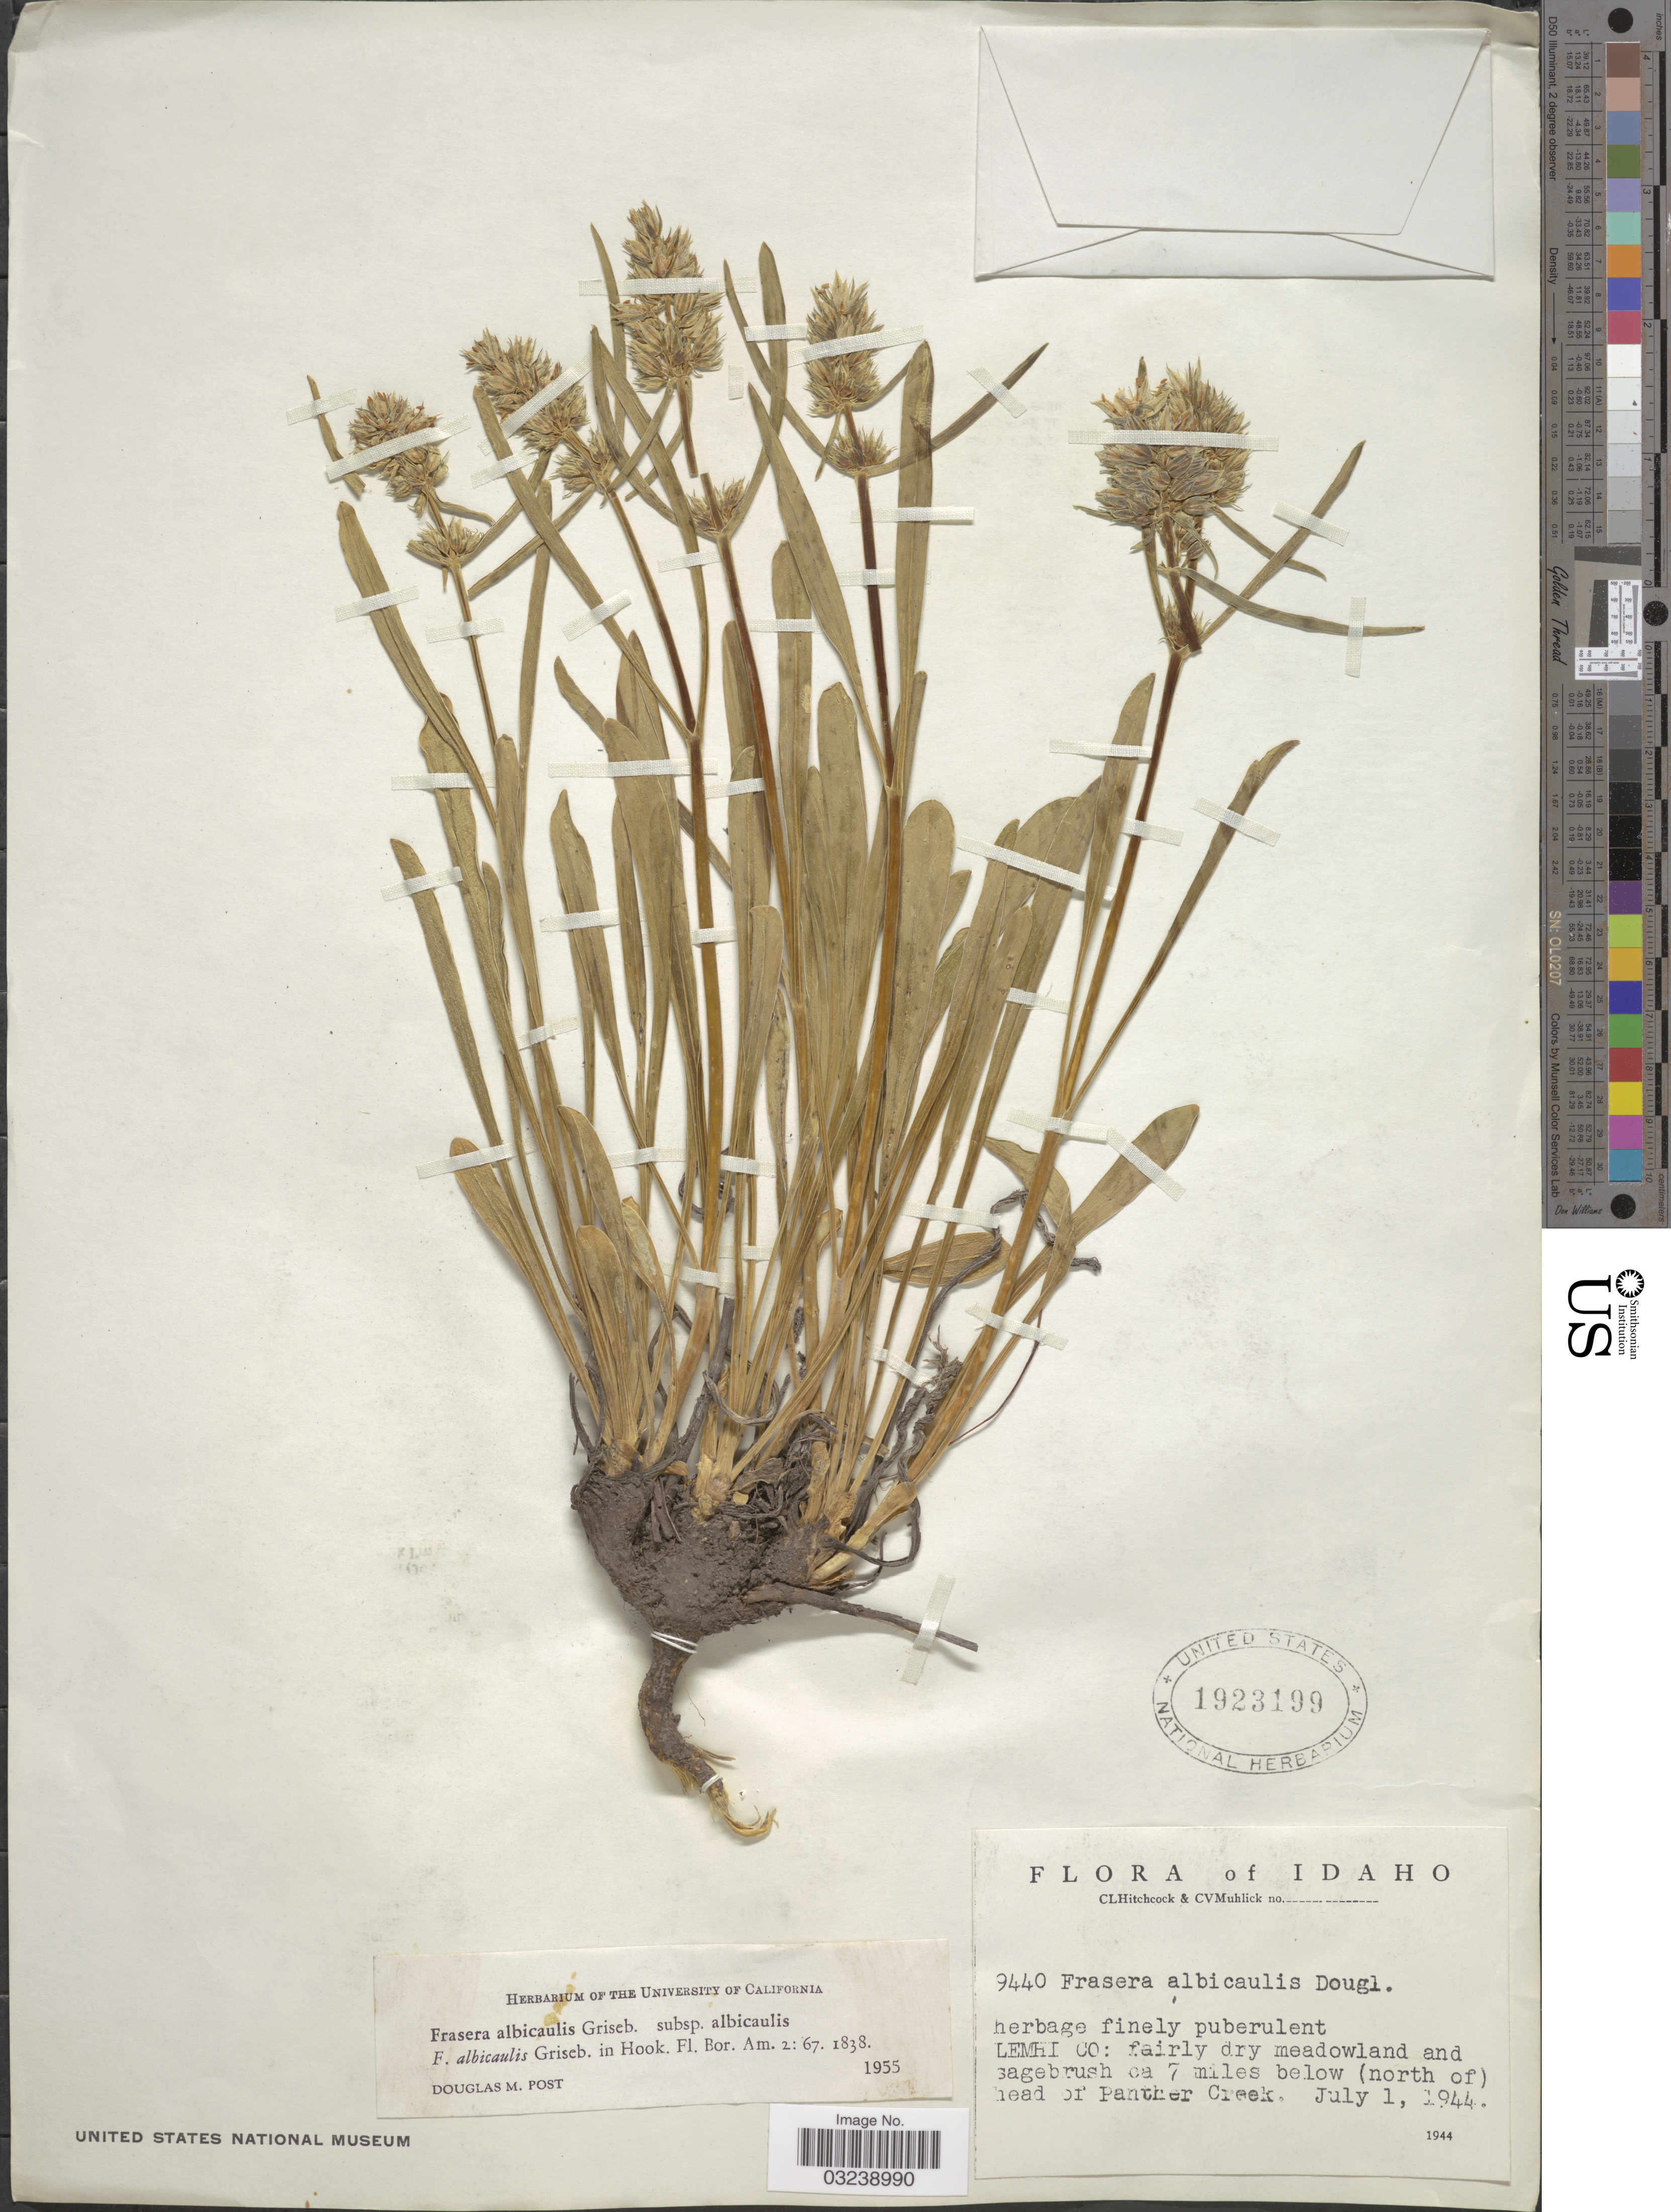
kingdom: Plantae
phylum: Tracheophyta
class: Magnoliopsida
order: Gentianales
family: Gentianaceae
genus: Frasera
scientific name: Frasera albicaulis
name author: Griseb.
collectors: C. L. Hitchcock & C. V. Muhlick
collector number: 9440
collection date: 1944-07-01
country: United States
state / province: Idaho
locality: Lemhi Co: ca 7 miles below (north of) head of Panther Creek.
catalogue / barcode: US 1923199